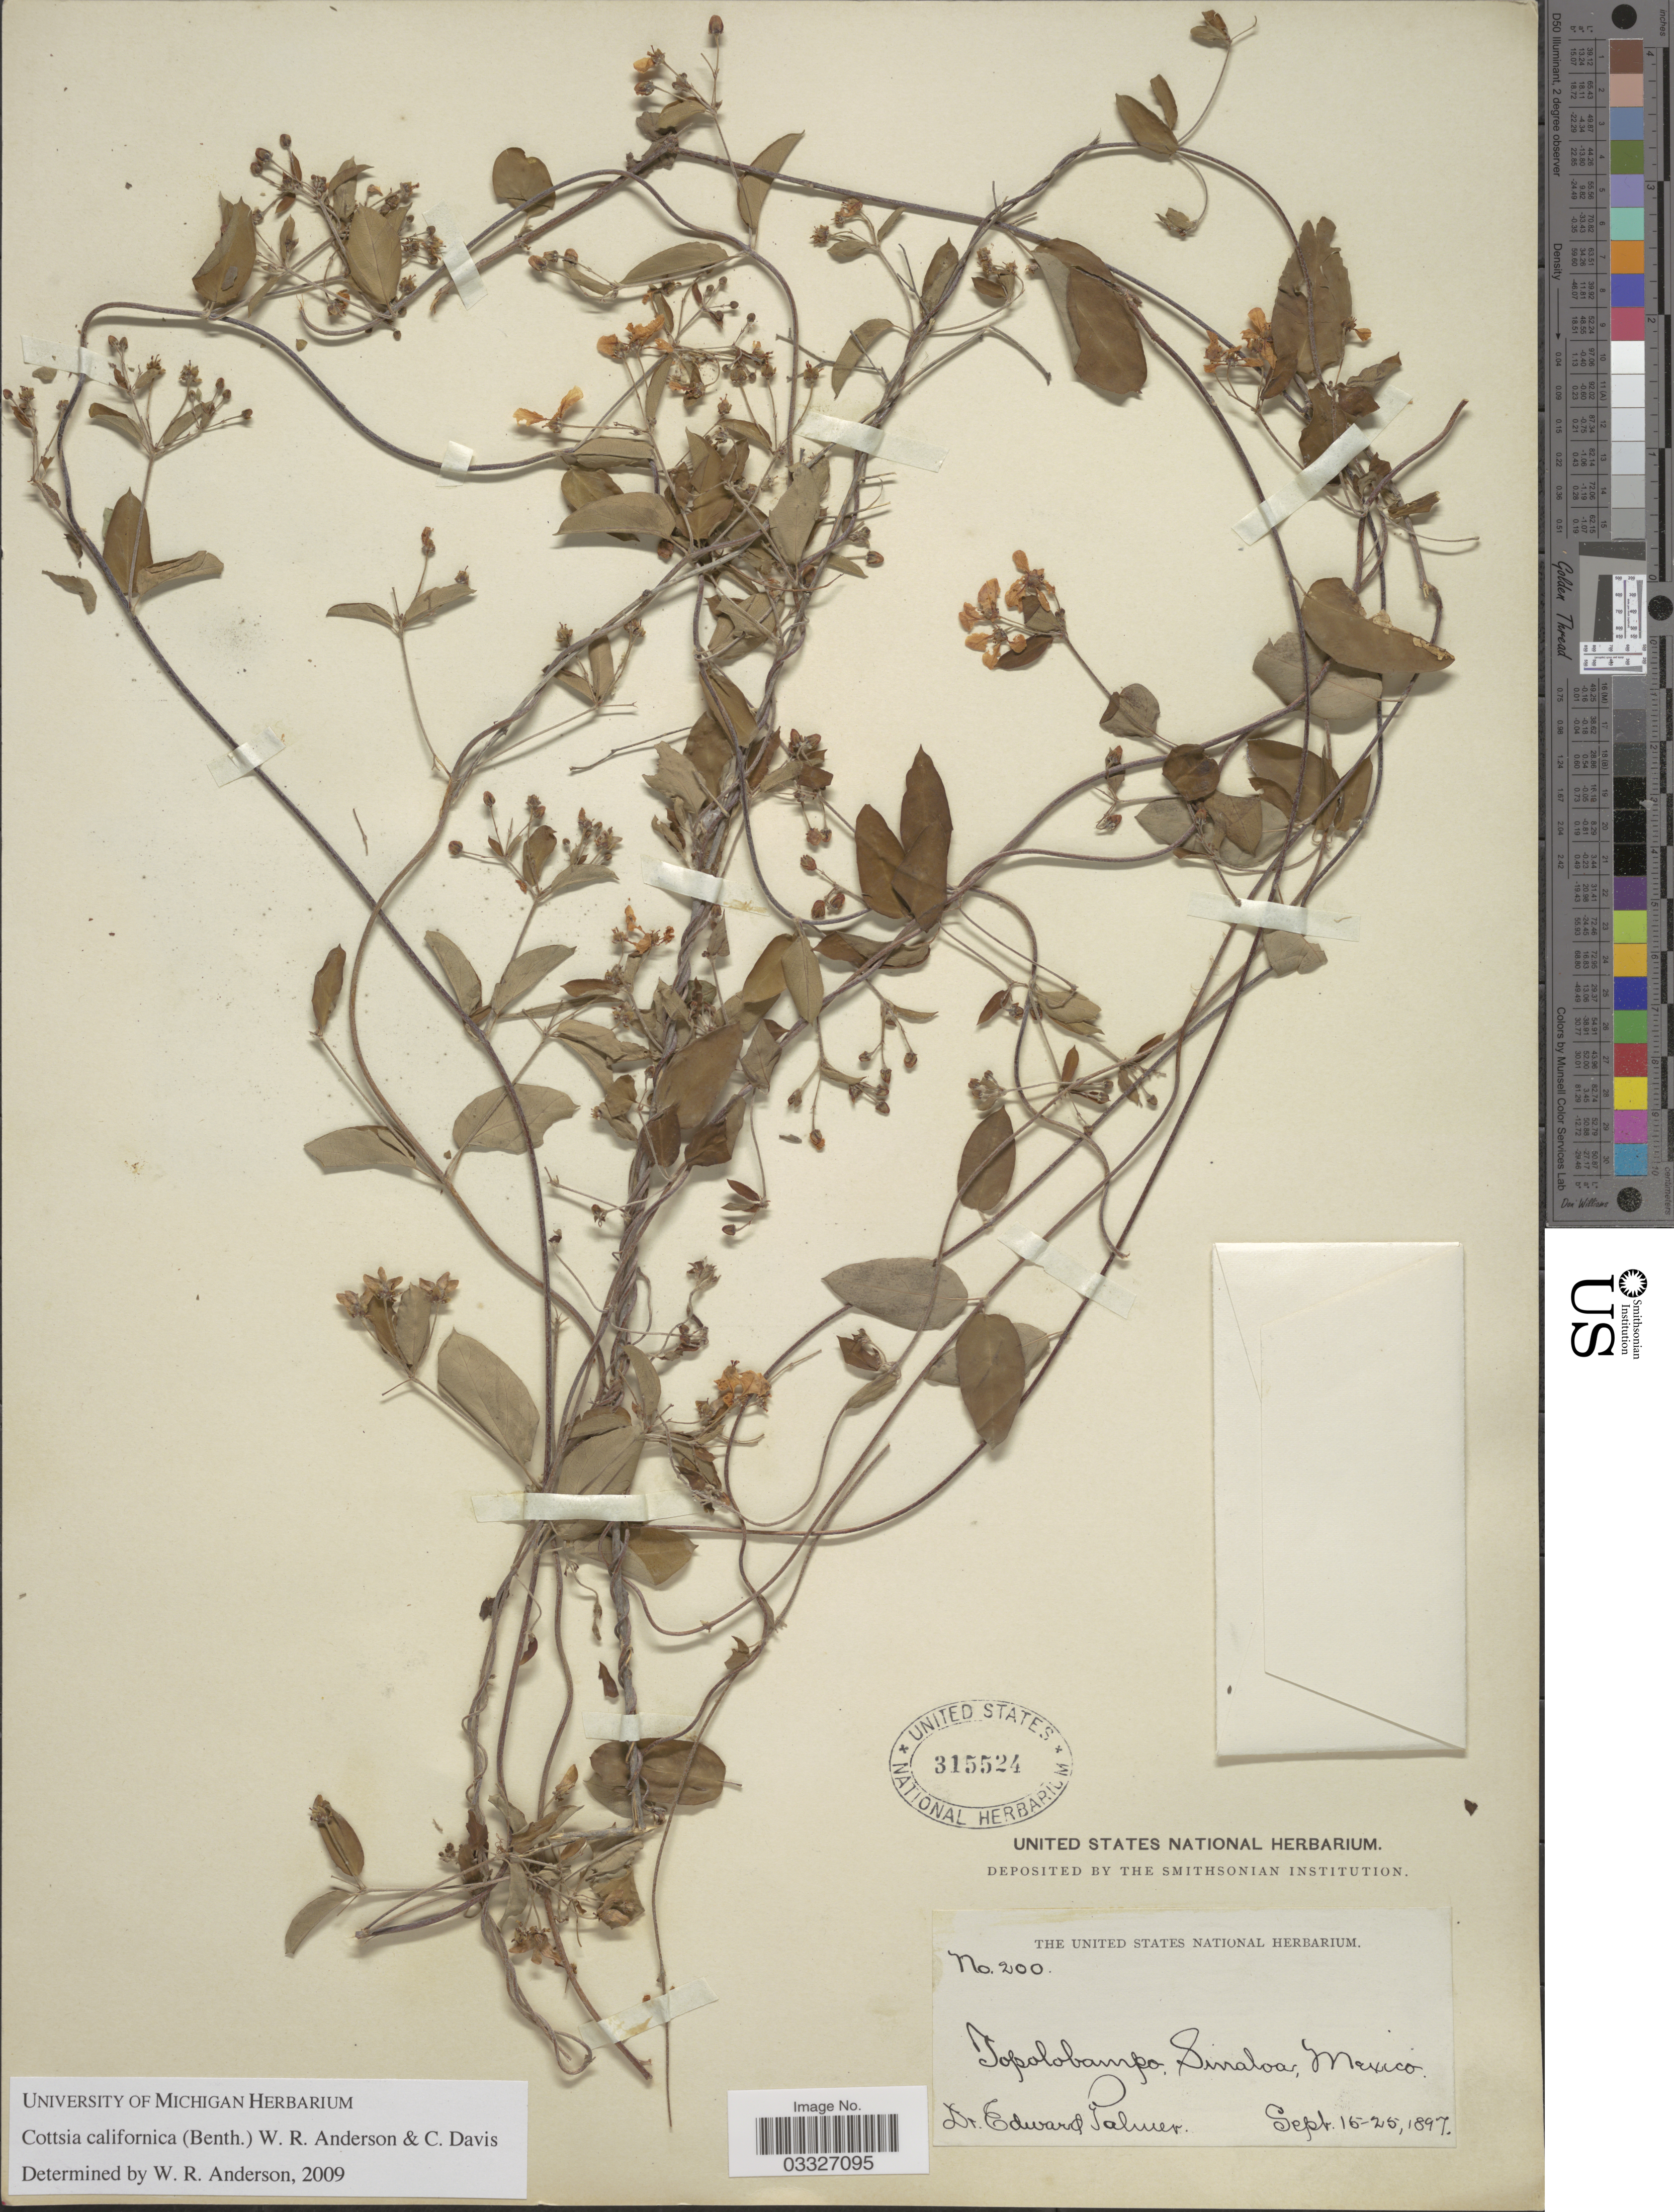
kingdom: Plantae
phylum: Tracheophyta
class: Magnoliopsida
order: Malpighiales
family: Malpighiaceae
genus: Cottsia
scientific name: Cottsia californica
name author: (Benth.) W.R. Anderson & C. Davis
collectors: E. Palmer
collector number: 200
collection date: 1897-09-15/1897-09-25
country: Mexico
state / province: Sinaloa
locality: Topolobampo.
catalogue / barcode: US 315524